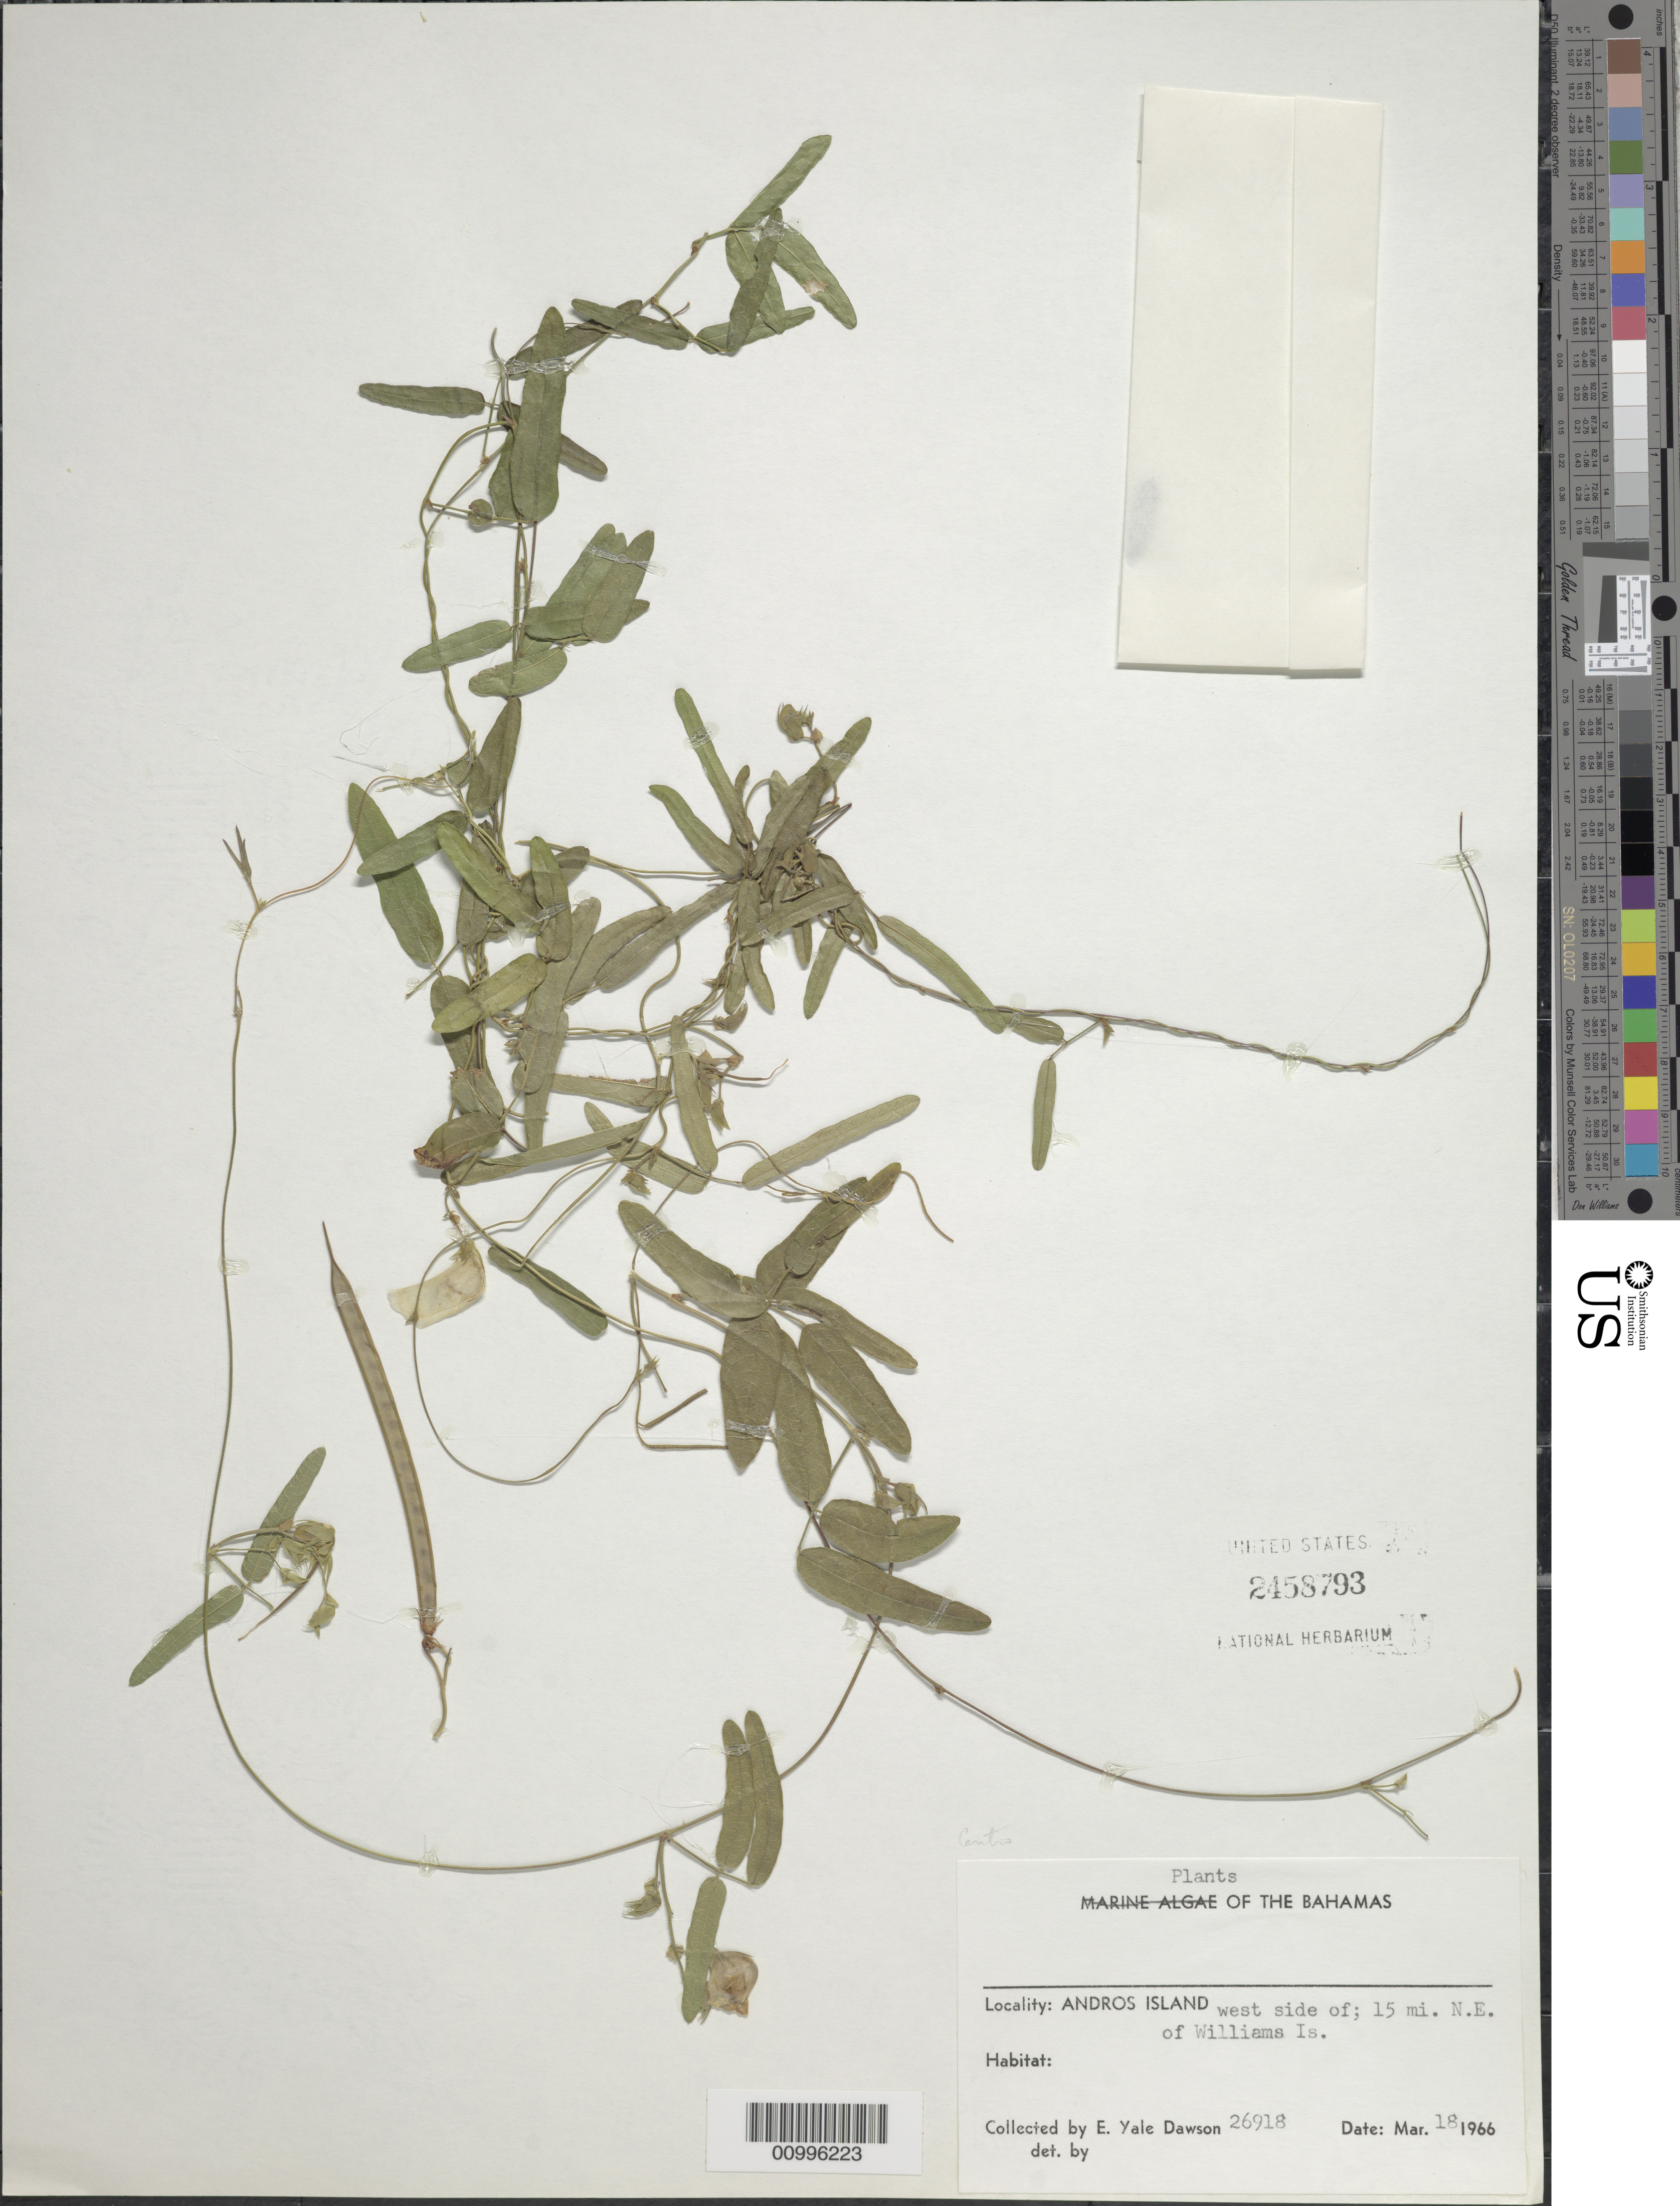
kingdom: Plantae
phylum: Tracheophyta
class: Magnoliopsida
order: Fabales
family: Fabaceae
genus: Centrosema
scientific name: Centrosema angustifolium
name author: (Kunth) Benth.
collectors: E. Y. Dawson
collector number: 26918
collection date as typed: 18 Mar 1966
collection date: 1966-03-18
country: Bahamas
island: Andros I.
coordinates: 0 N, 0 E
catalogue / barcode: US 2458793